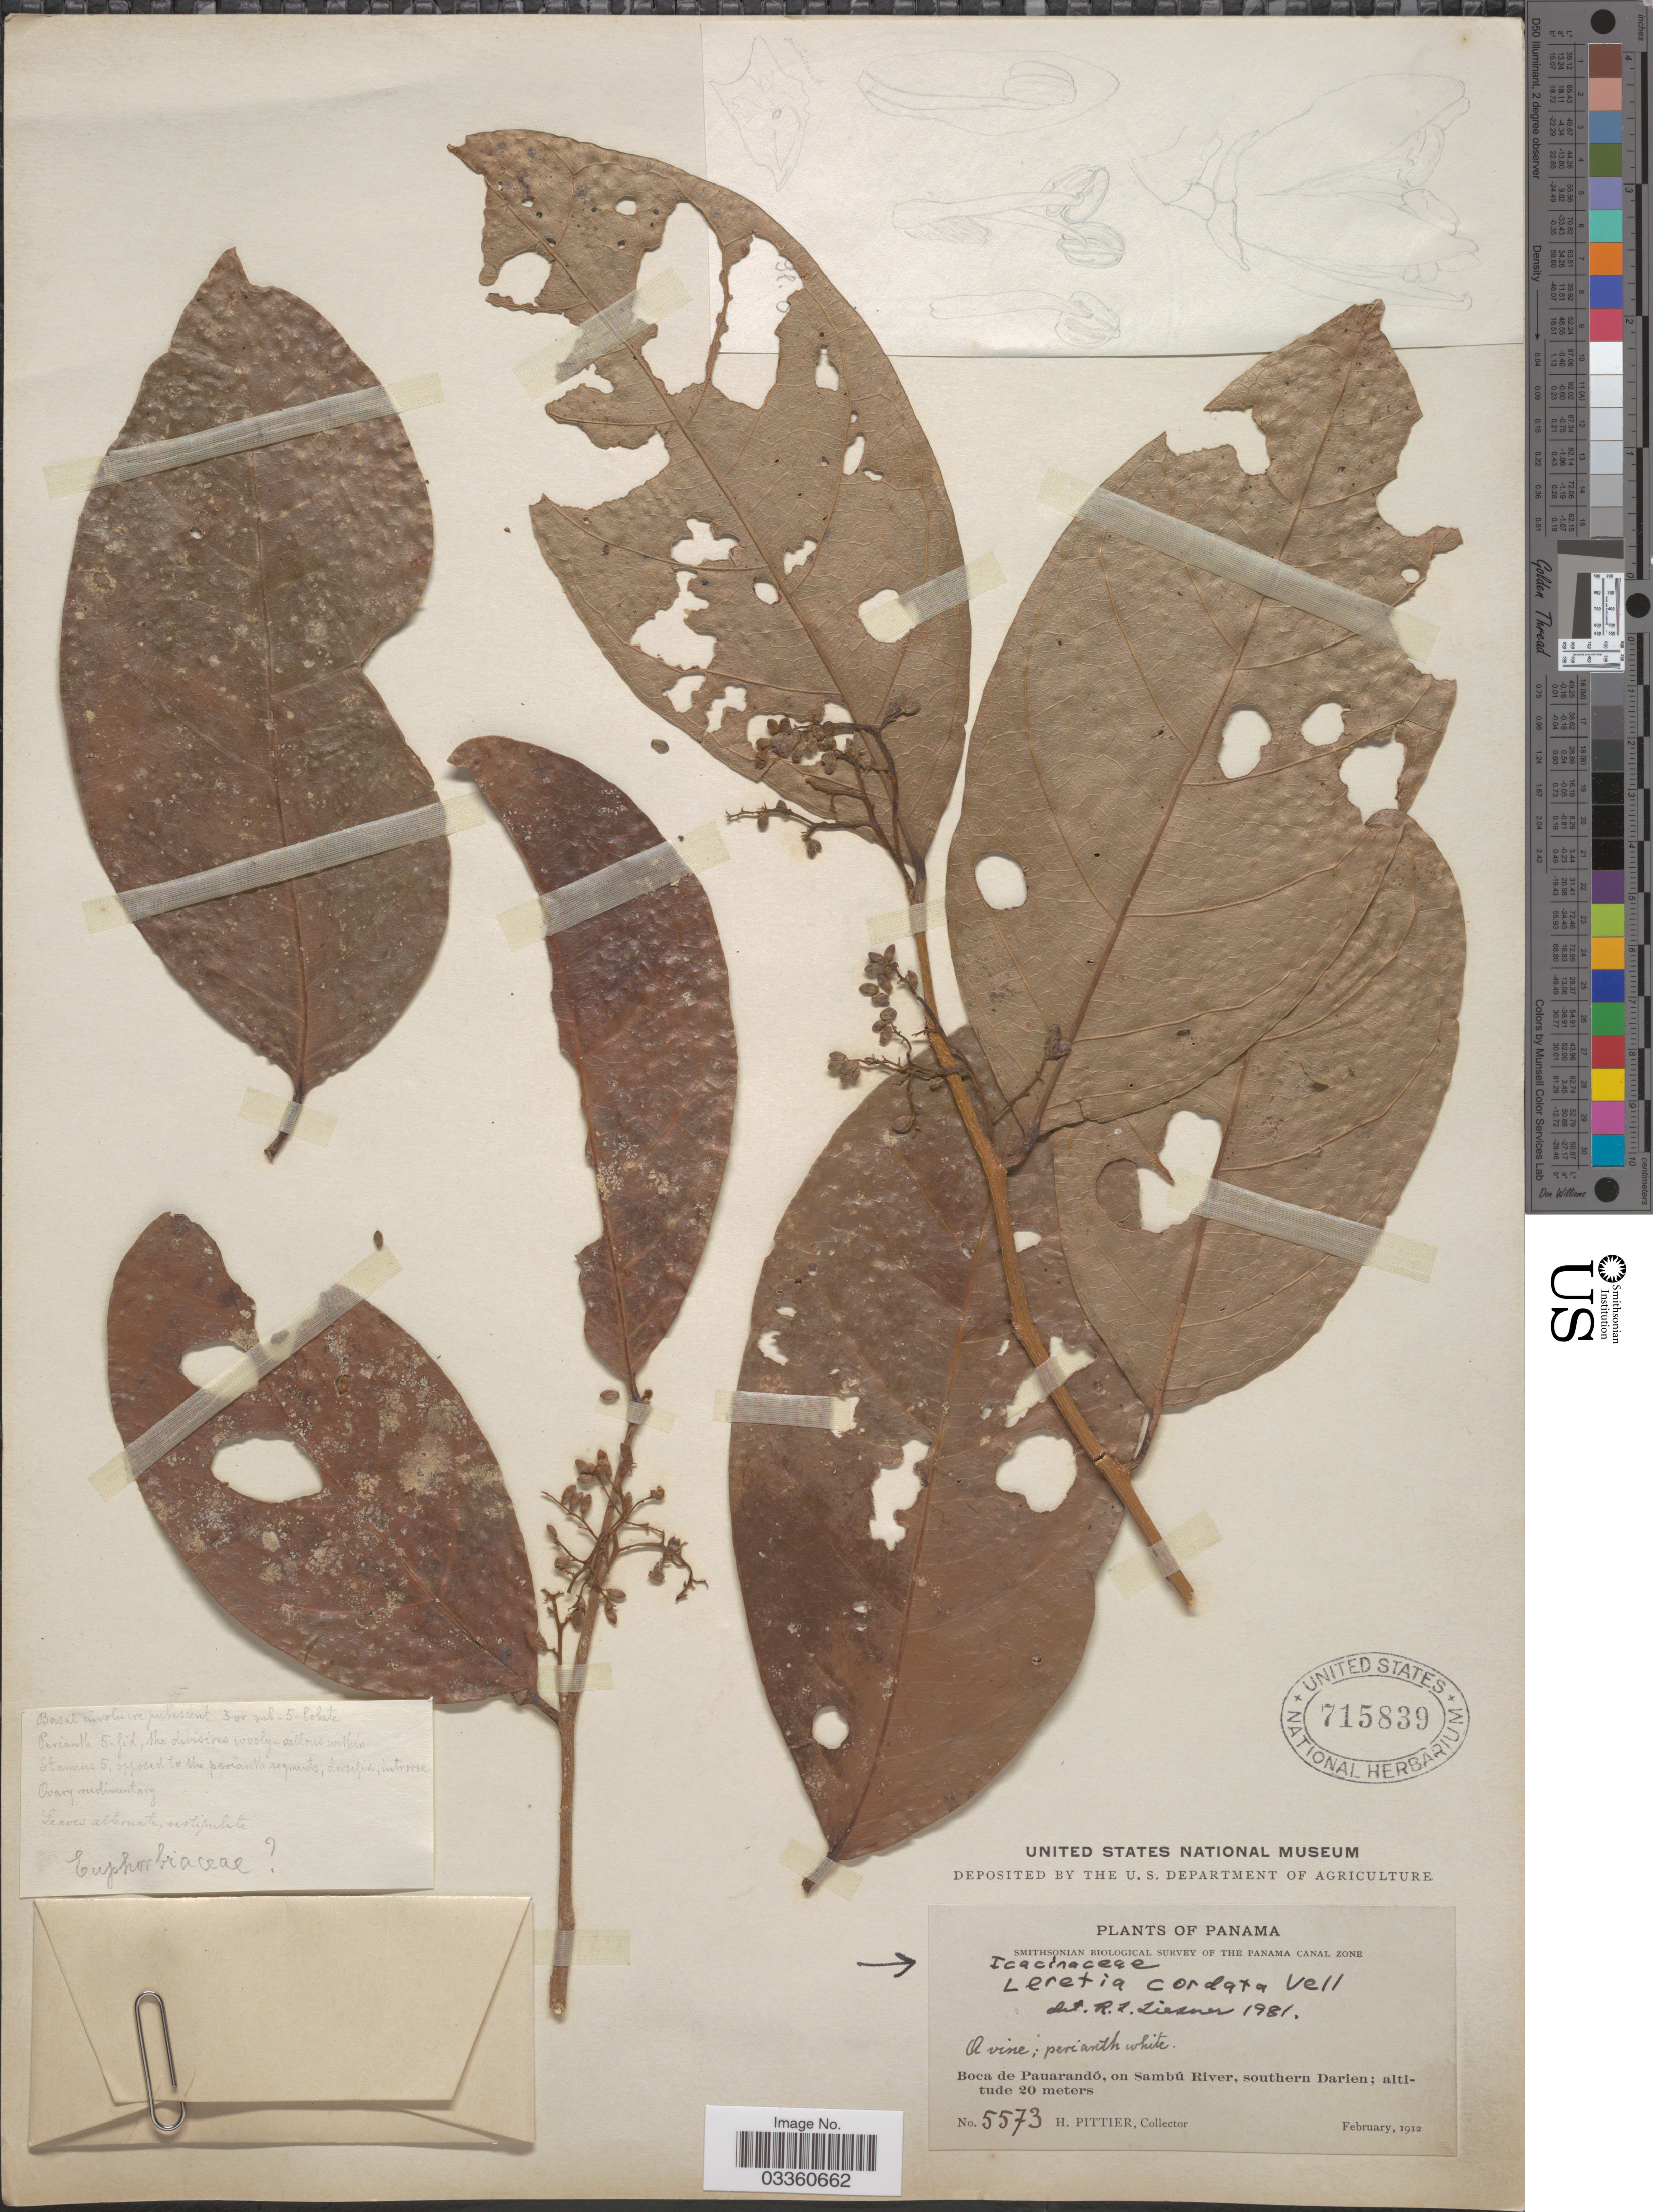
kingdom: Plantae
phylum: Tracheophyta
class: Magnoliopsida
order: Icacinales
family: Icacinaceae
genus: Leretia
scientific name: Leretia cordata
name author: Vell.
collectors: H. F. Pittier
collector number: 5573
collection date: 1912-02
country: Panama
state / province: Darién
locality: Boca de Pauarandó, on Sambú River, southern Darien.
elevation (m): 20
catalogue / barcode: US 715839